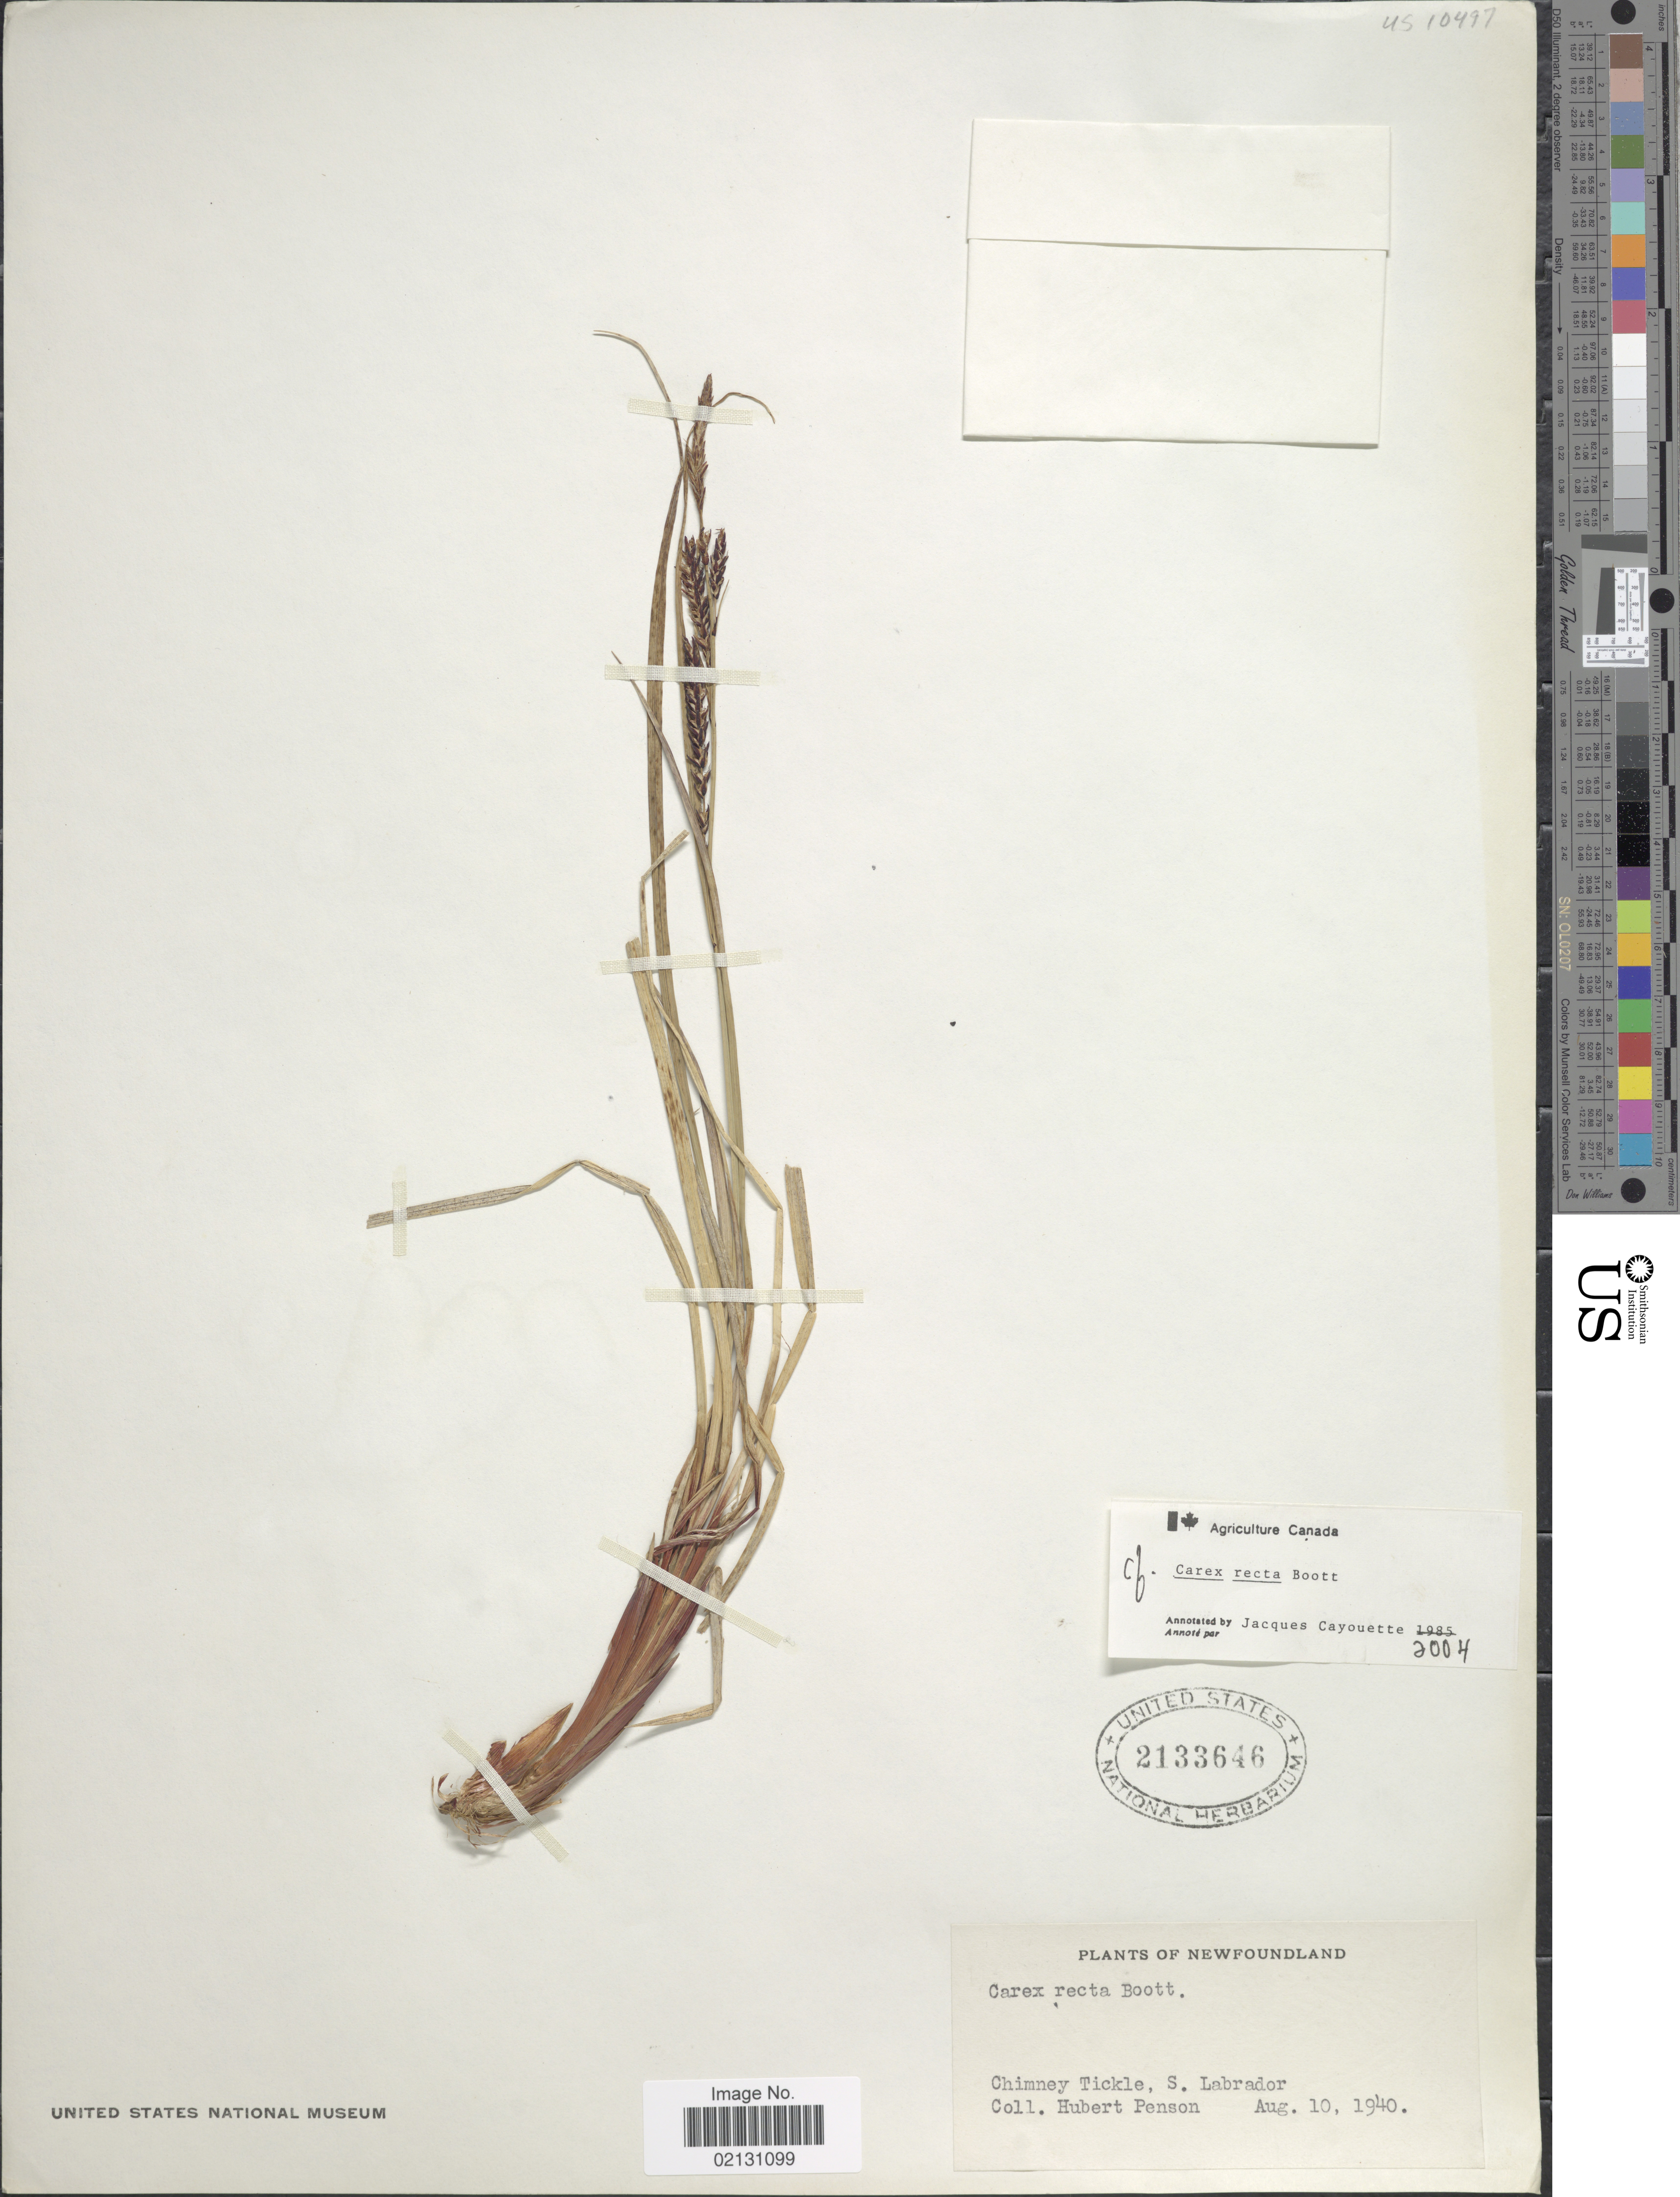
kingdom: Plantae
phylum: Tracheophyta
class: Liliopsida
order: Poales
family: Cyperaceae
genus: Carex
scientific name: Carex recta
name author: Boott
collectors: H. Penson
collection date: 1940-08-10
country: Canada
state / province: Newfoundland and Labrador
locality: Chimney Tickle, S. Labrador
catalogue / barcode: US 2133646